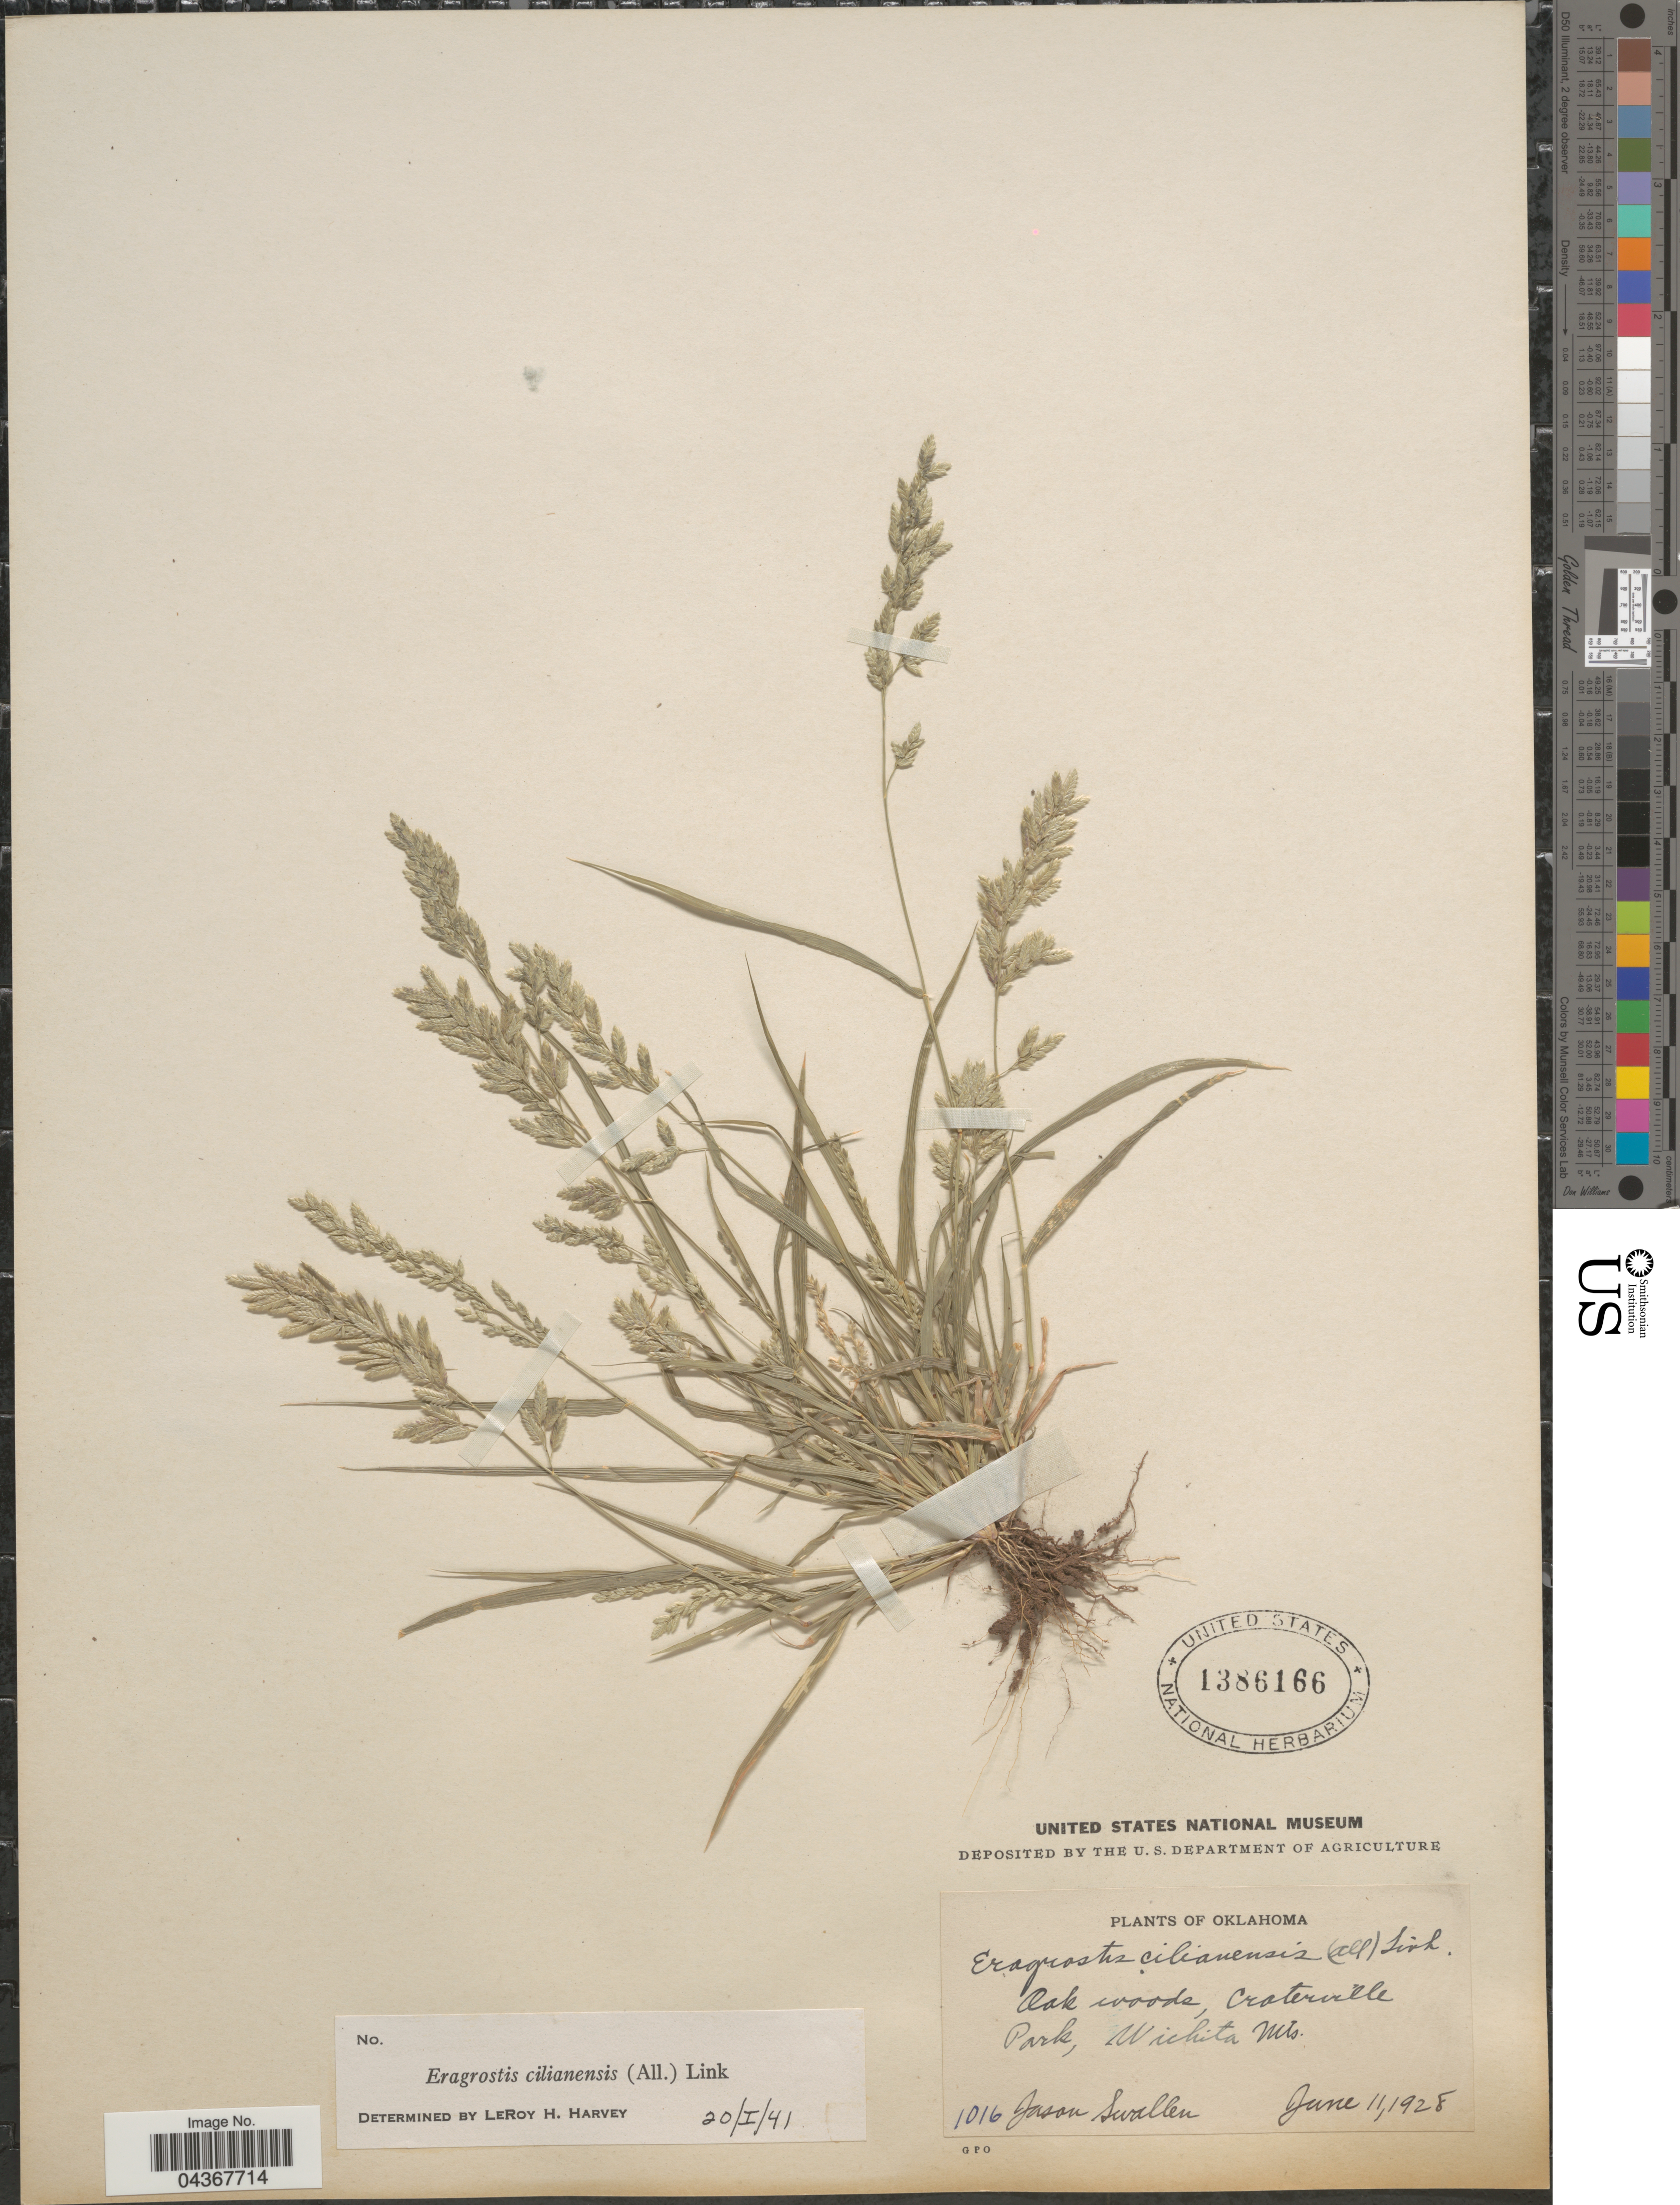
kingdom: Plantae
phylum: Tracheophyta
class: Liliopsida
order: Poales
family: Poaceae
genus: Eragrostis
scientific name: Eragrostis cilianensis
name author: (Bellardi) Vignolo ex Janch.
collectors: J. R. Swallen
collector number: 1016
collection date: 1928-06-11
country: United States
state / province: Oklahoma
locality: Craterville Park, Wichita Mts.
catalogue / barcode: US 1386166